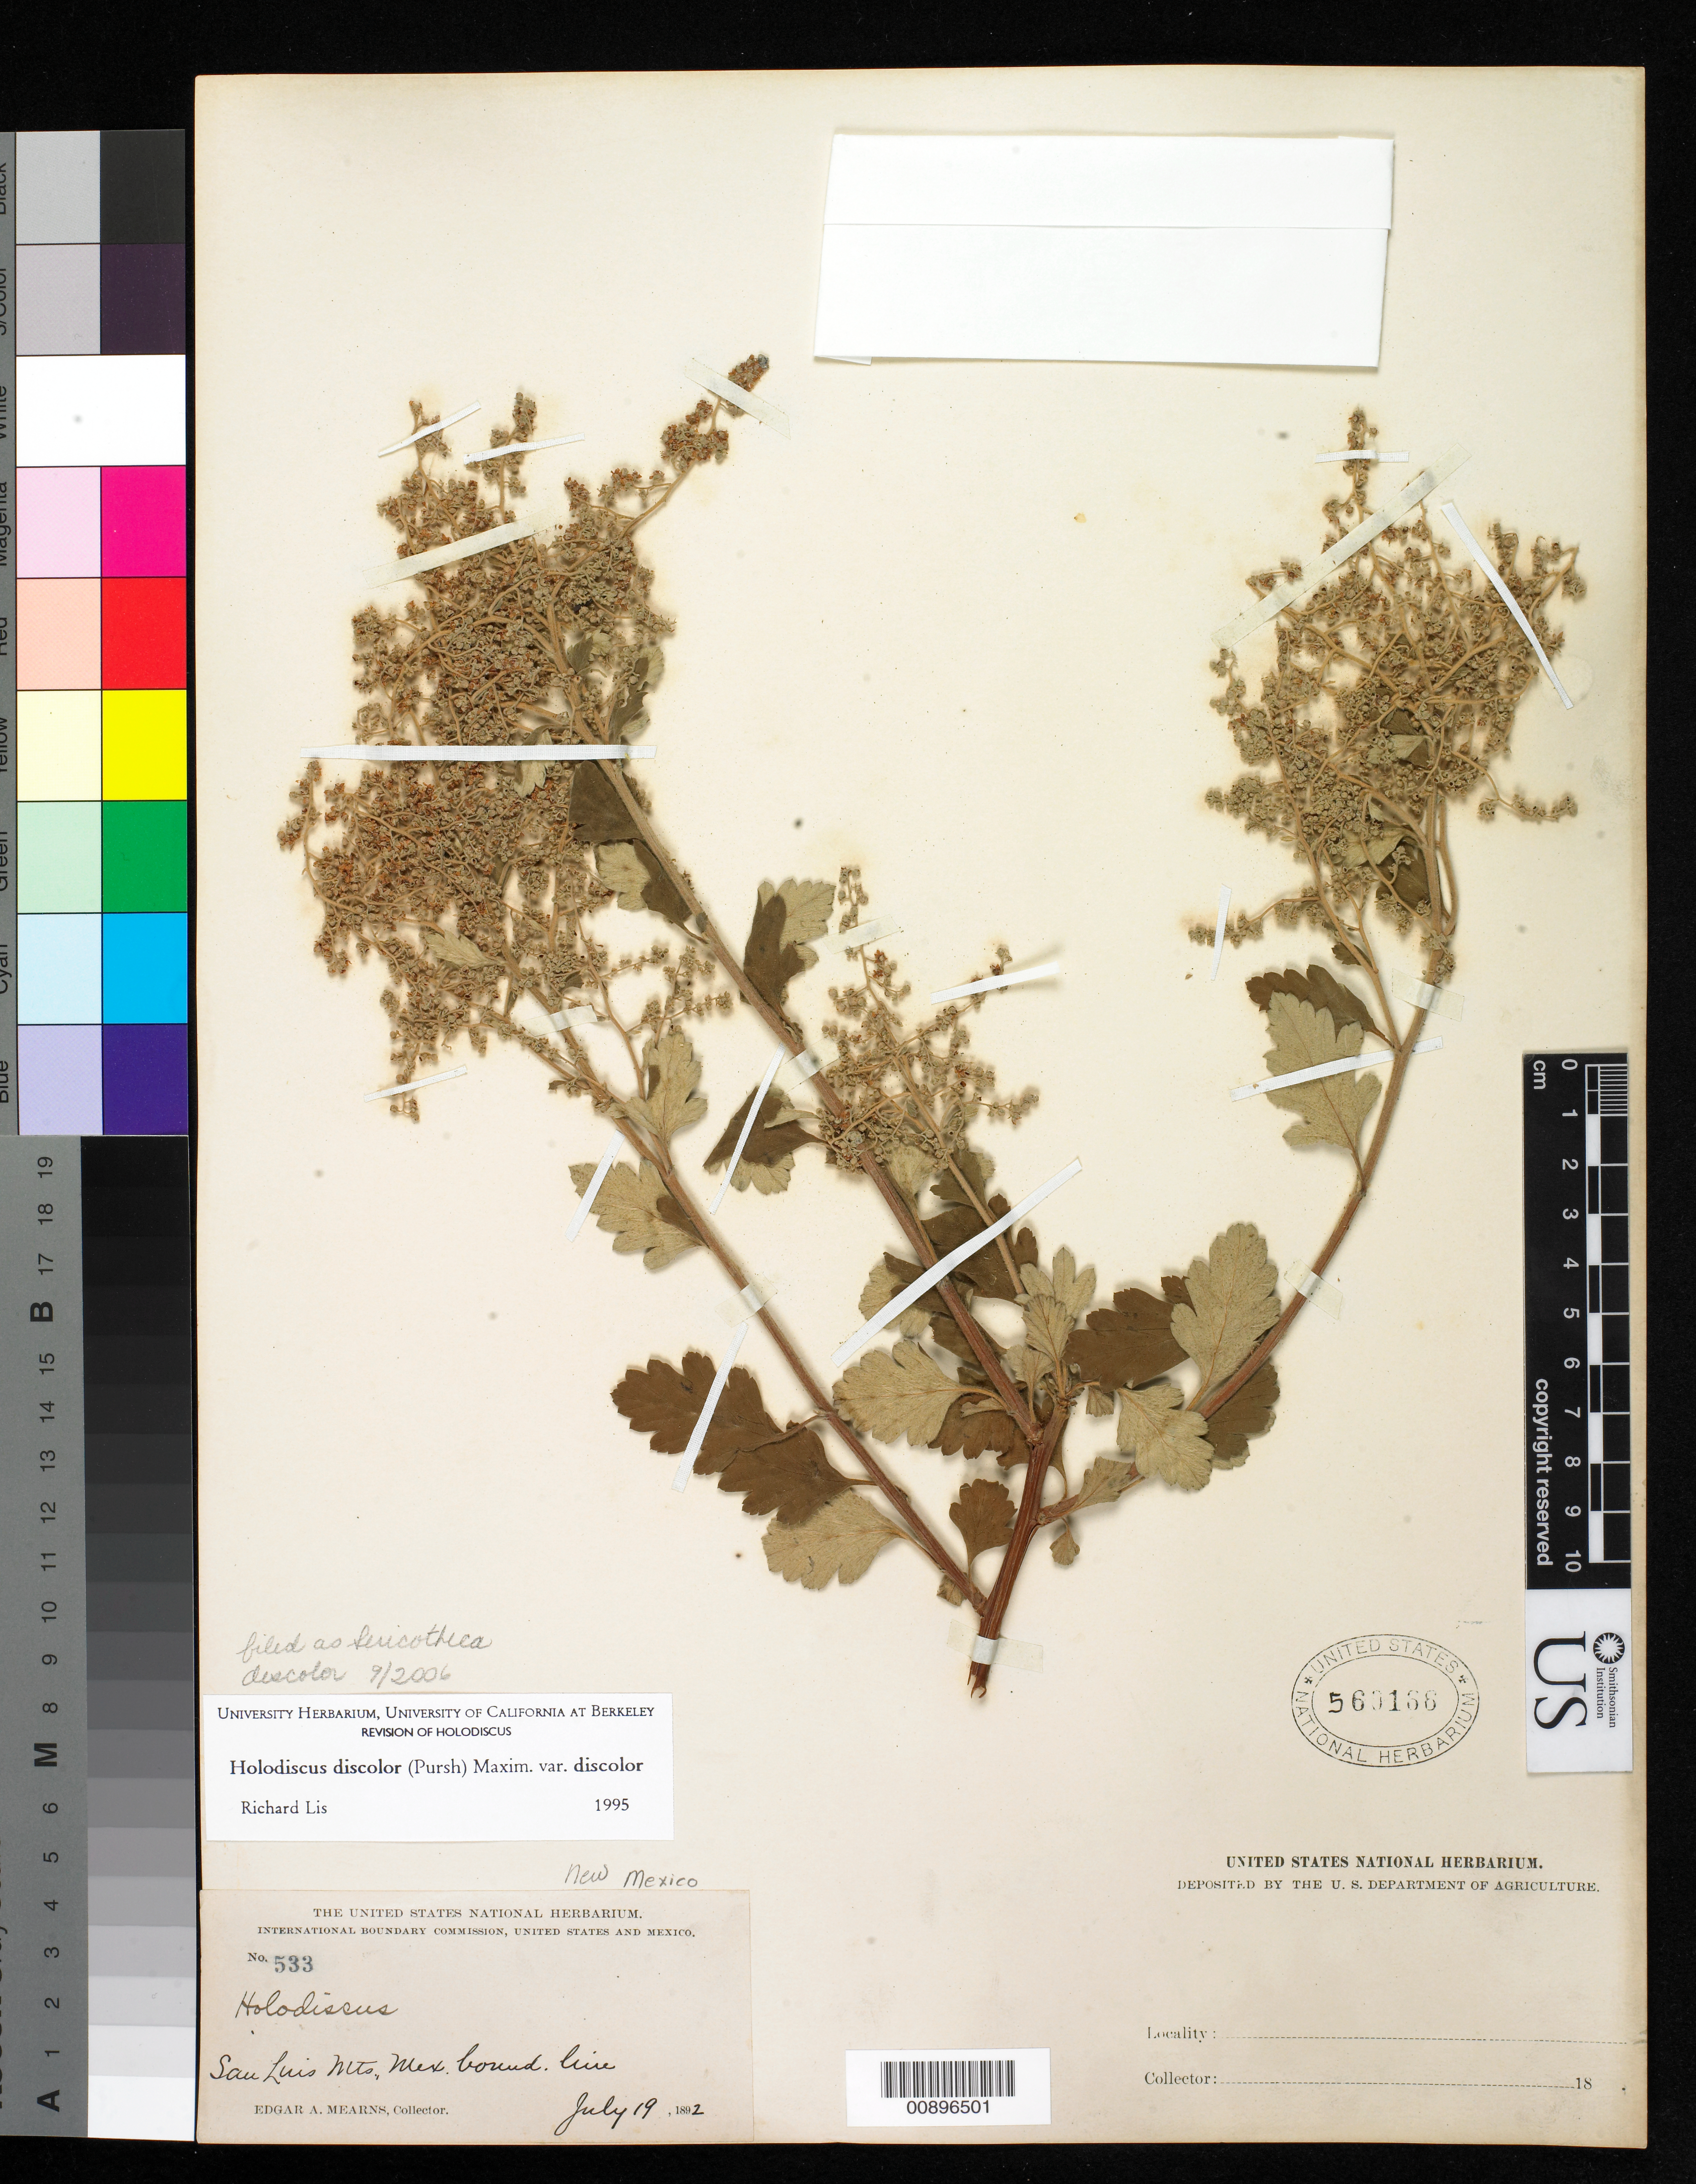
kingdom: Plantae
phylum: Tracheophyta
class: Magnoliopsida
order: Rosales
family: Rosaceae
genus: Holodiscus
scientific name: Holodiscus discolor var. discolor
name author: (Pursh) Maxim.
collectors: E. A. Mearns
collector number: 533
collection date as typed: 19 Jul 1892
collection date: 1892-07-19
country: United States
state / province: New Mexico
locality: San Luis Mts., Mexican Boundary Line.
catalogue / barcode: US 560166